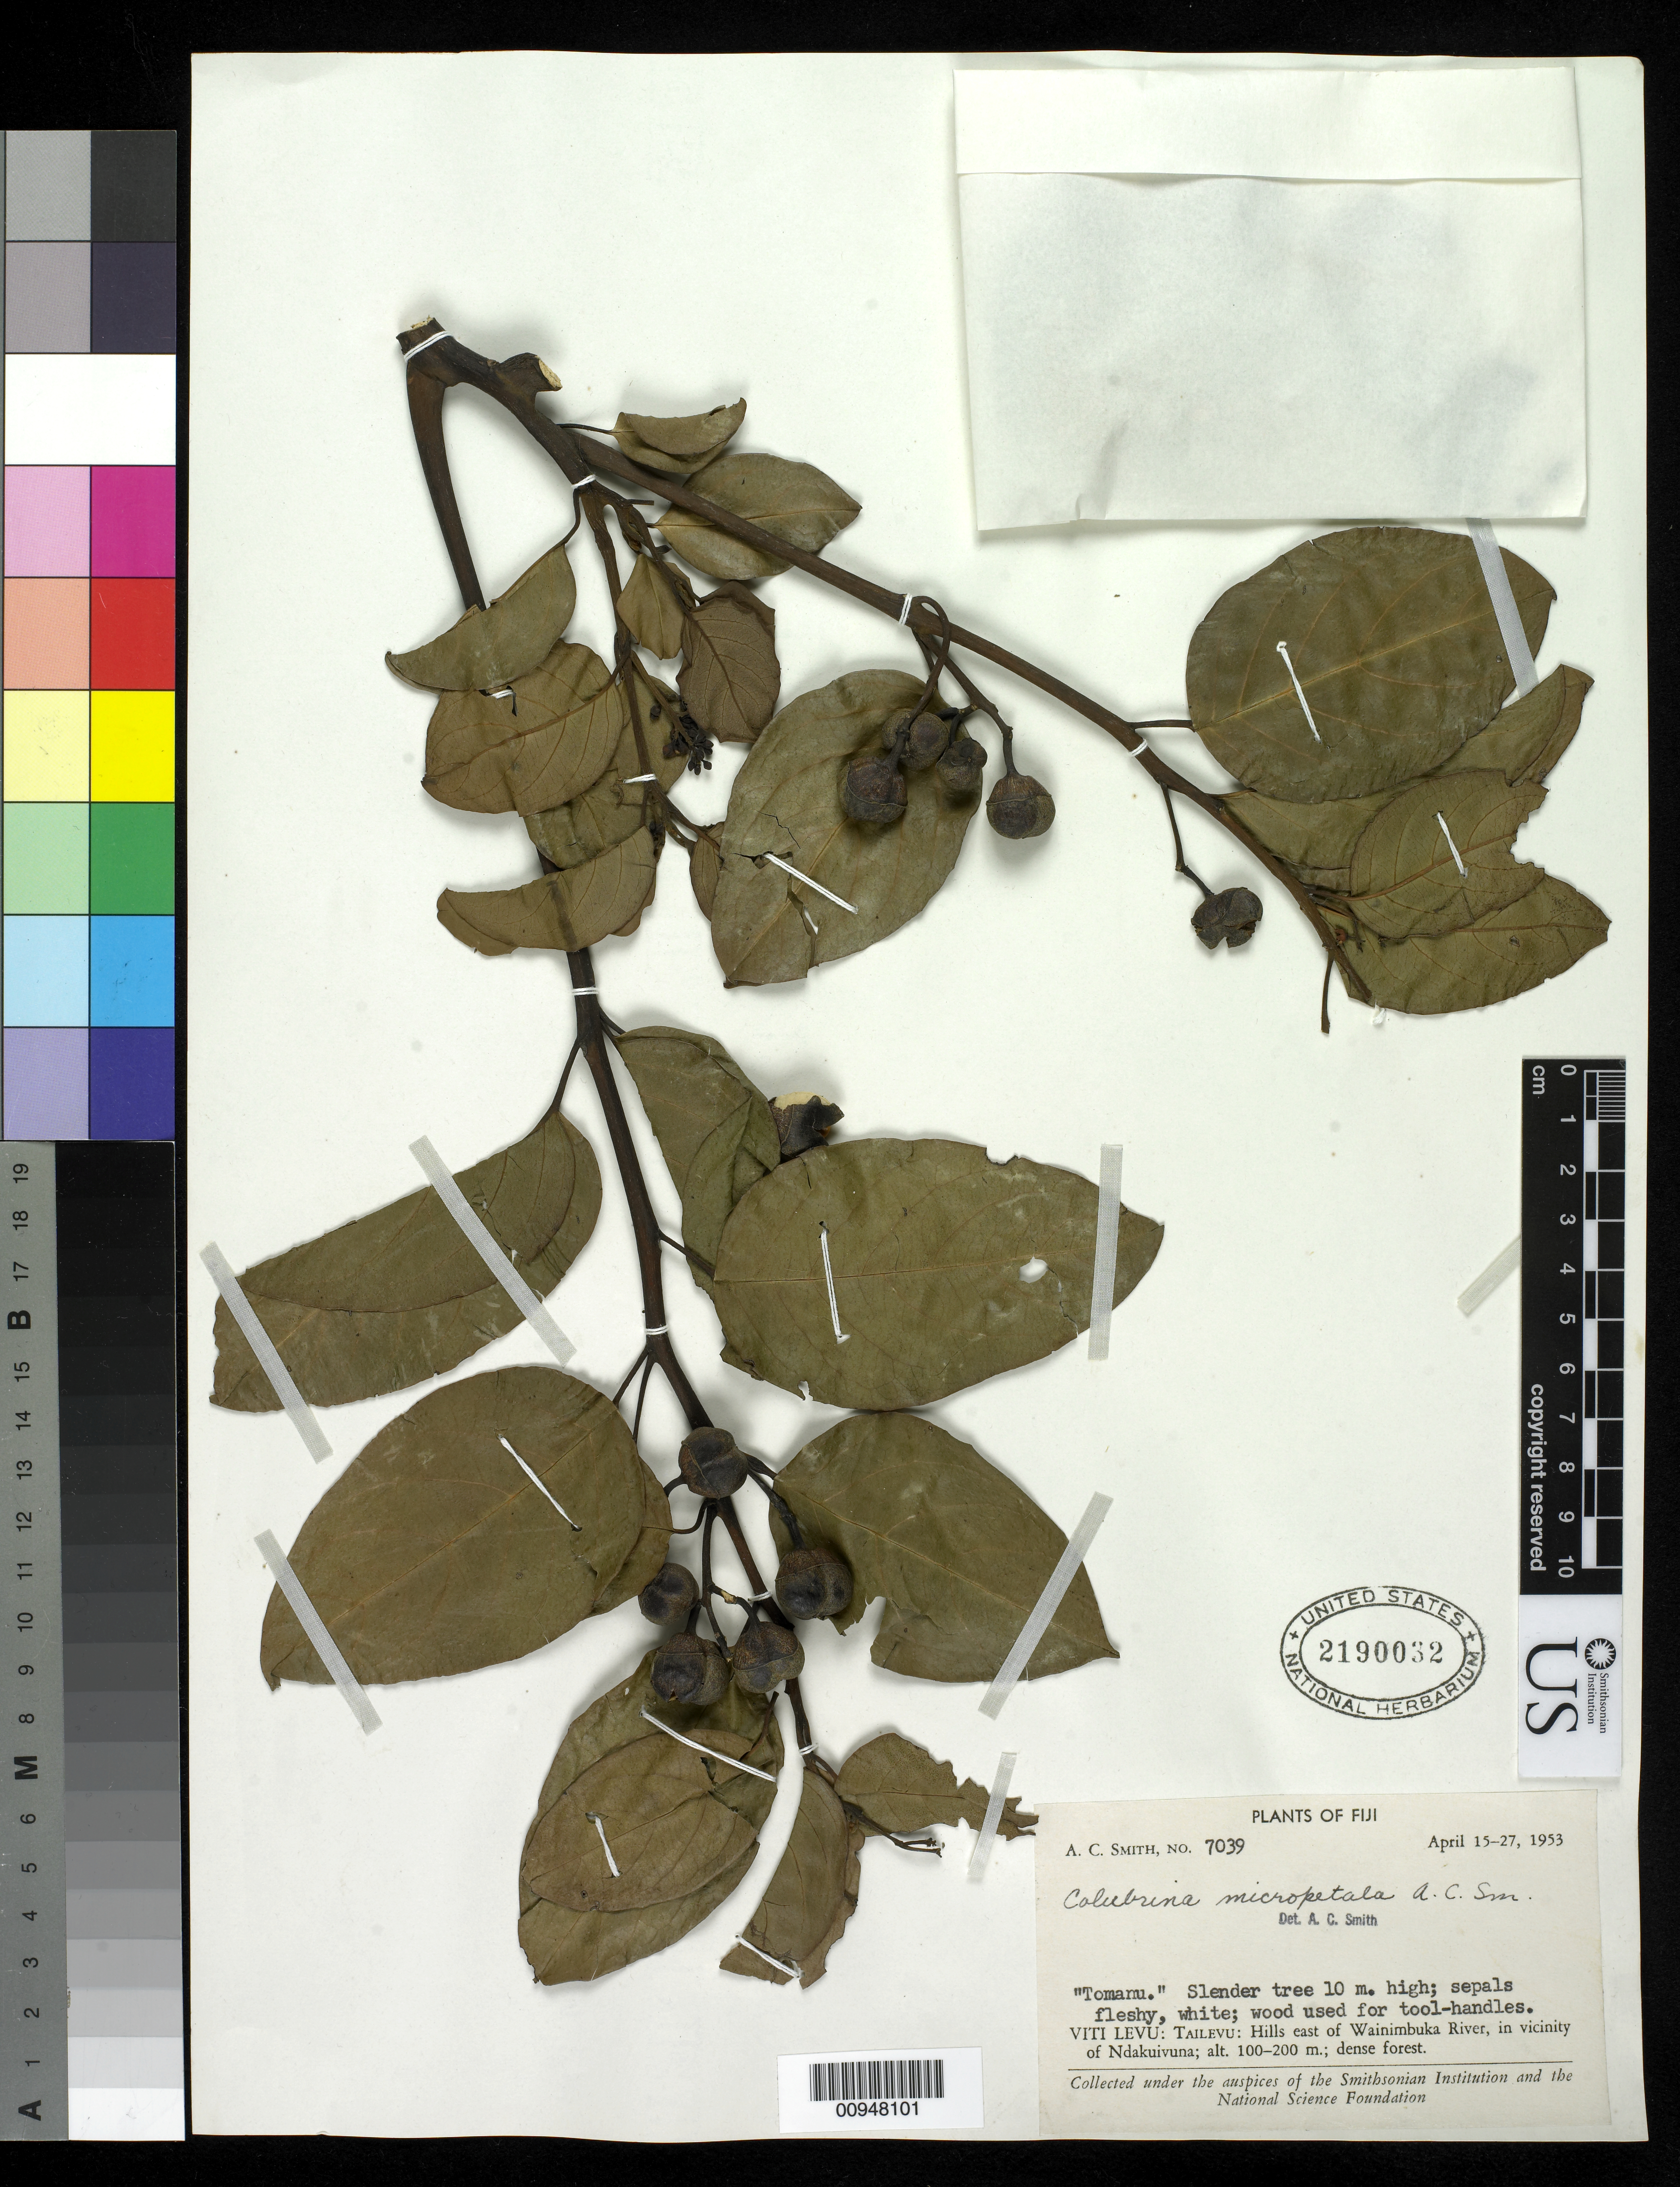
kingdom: Plantae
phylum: Tracheophyta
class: Magnoliopsida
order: Rosales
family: Rhamnaceae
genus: Colubrina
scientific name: Colubrina micropetala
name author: A.C. Sm.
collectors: C. A. Smith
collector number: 7039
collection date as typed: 15 Apr 1953 to 27 Apr 1953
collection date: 1953-04-15/1953-04-27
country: Fiji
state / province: Central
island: Viti Levu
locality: Hills E of Wainimbuka River, in vicinity of Ndakuivuna.Tailevu.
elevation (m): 100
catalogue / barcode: US 2190032